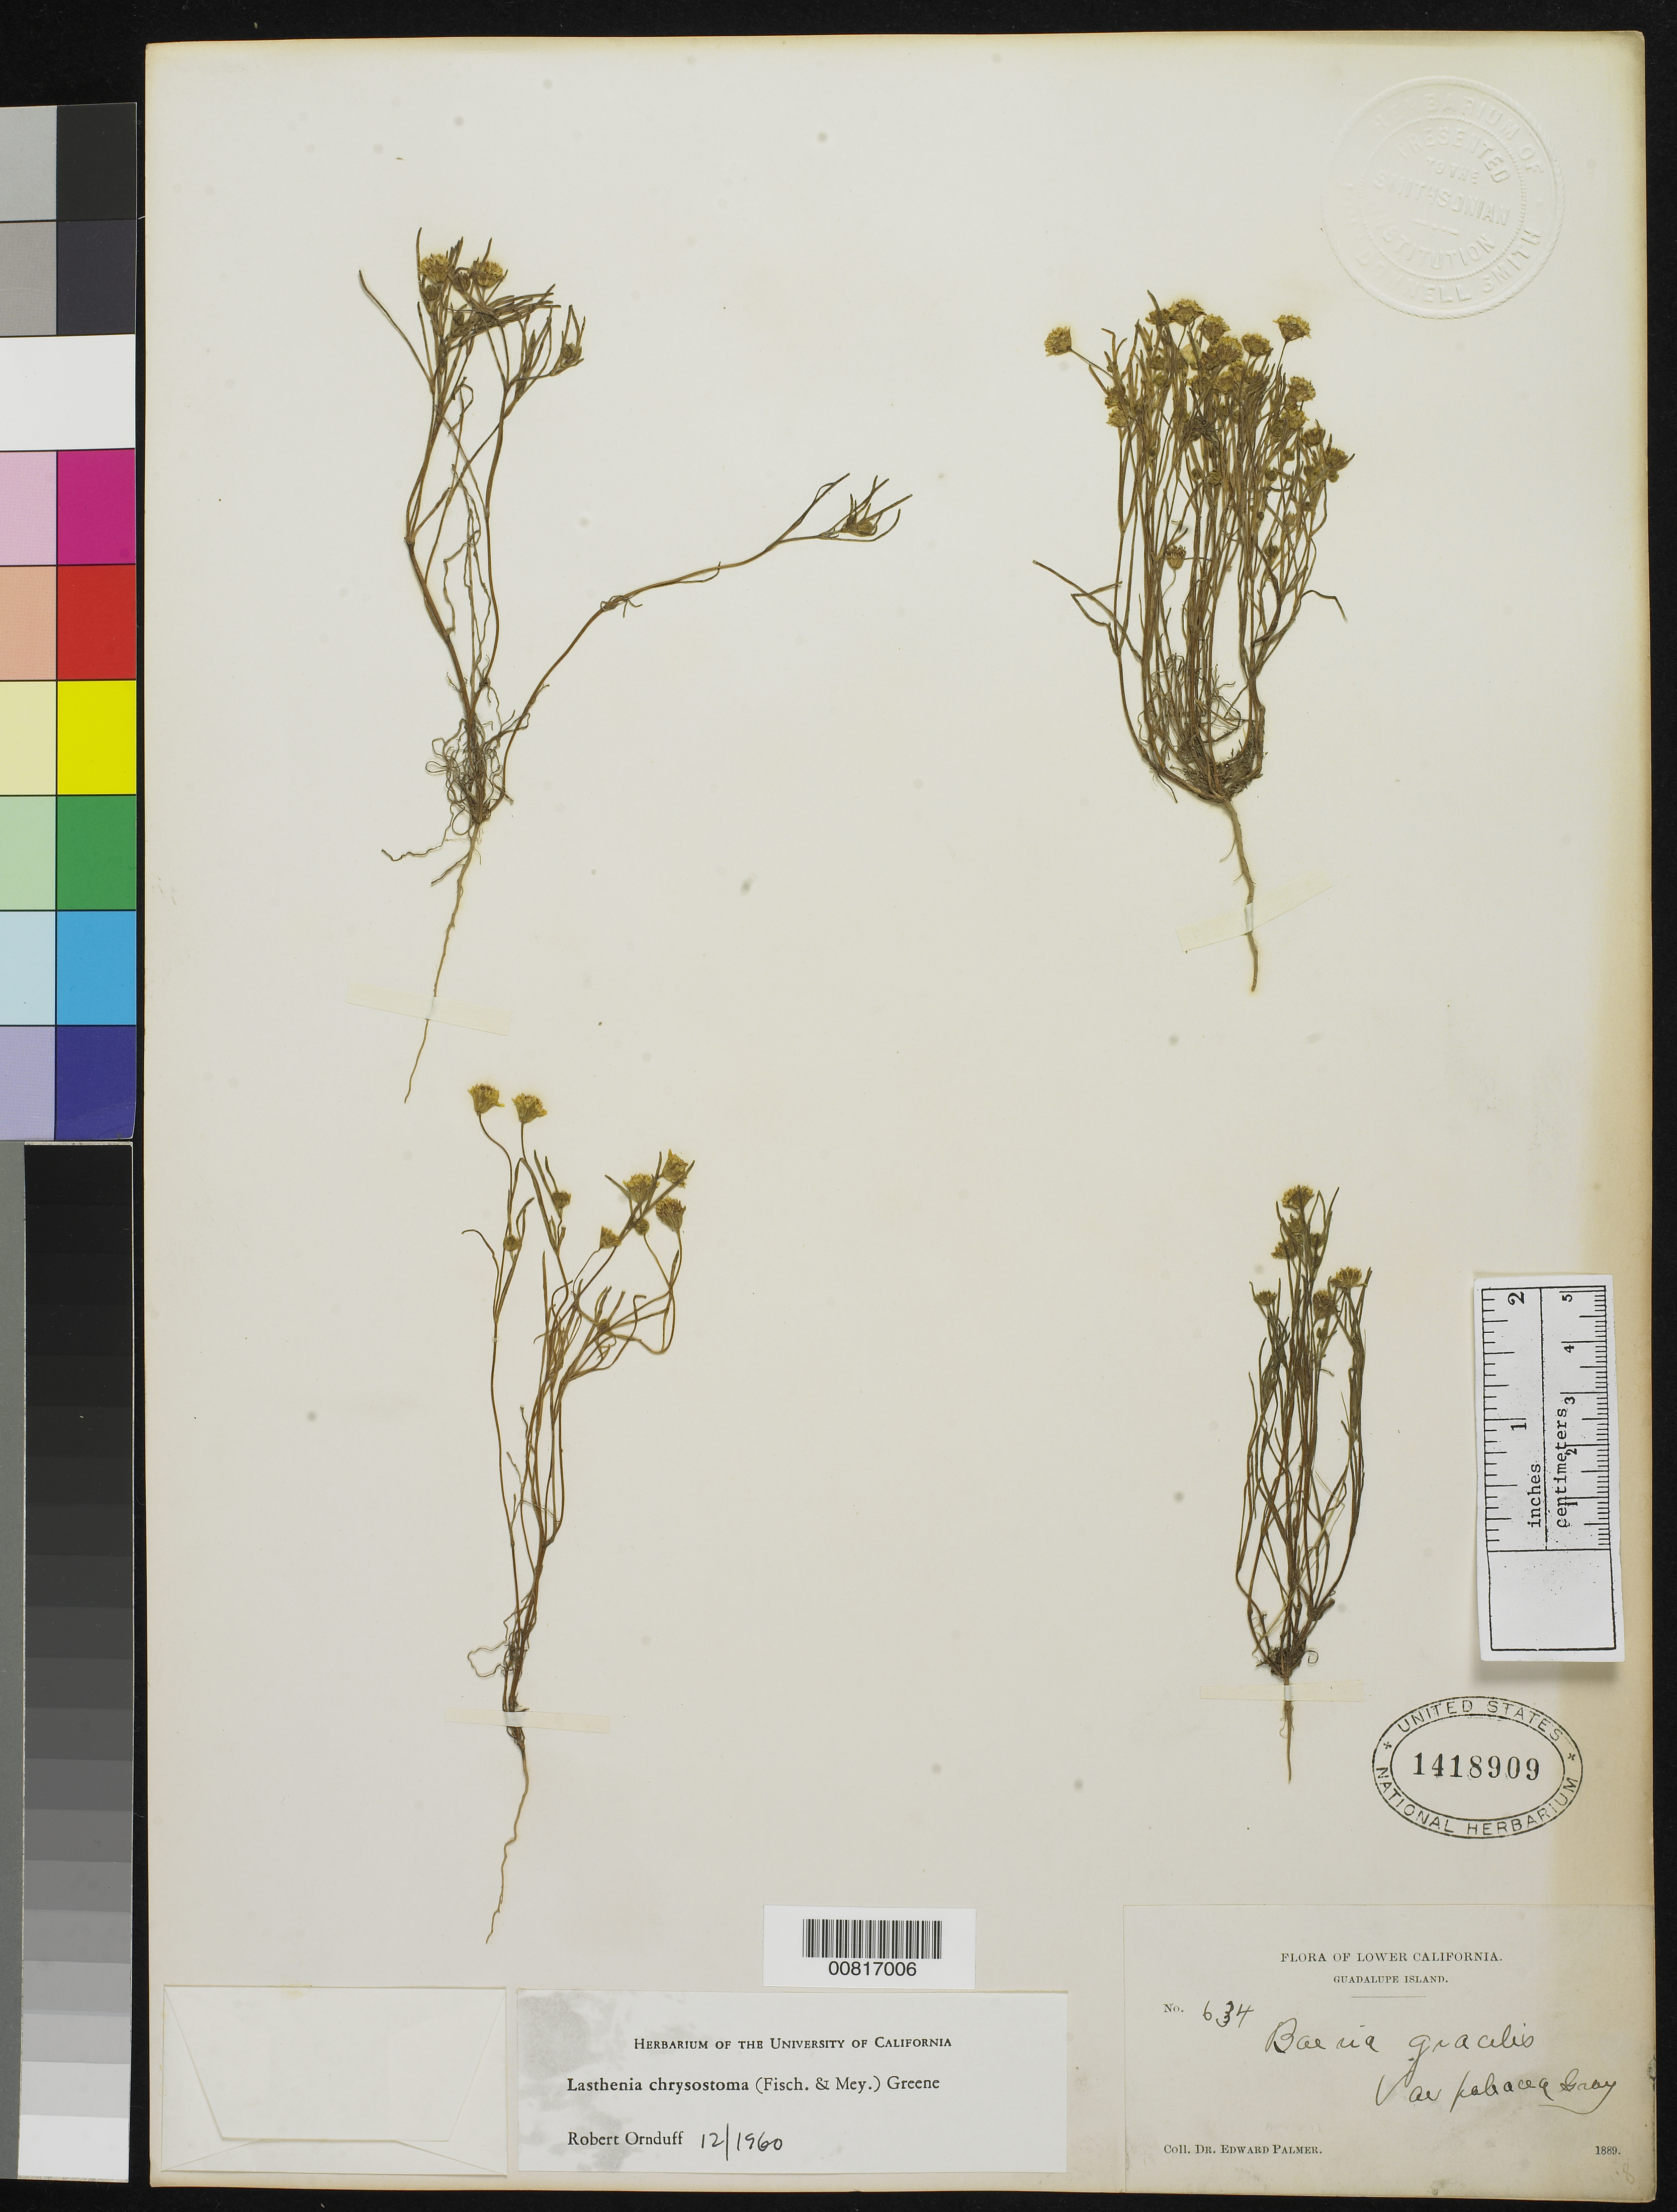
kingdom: Plantae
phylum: Tracheophyta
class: Magnoliopsida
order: Asterales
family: Asteraceae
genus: Lasthenia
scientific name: Lasthenia chrysostoma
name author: (Fisch. & C.A. Mey.) Greene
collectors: E. Palmer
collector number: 634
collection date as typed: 1889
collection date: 1889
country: Mexico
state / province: Baja California Norte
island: Guadalupe I.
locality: Guadalupe Island, Baja California.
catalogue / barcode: US 1418909